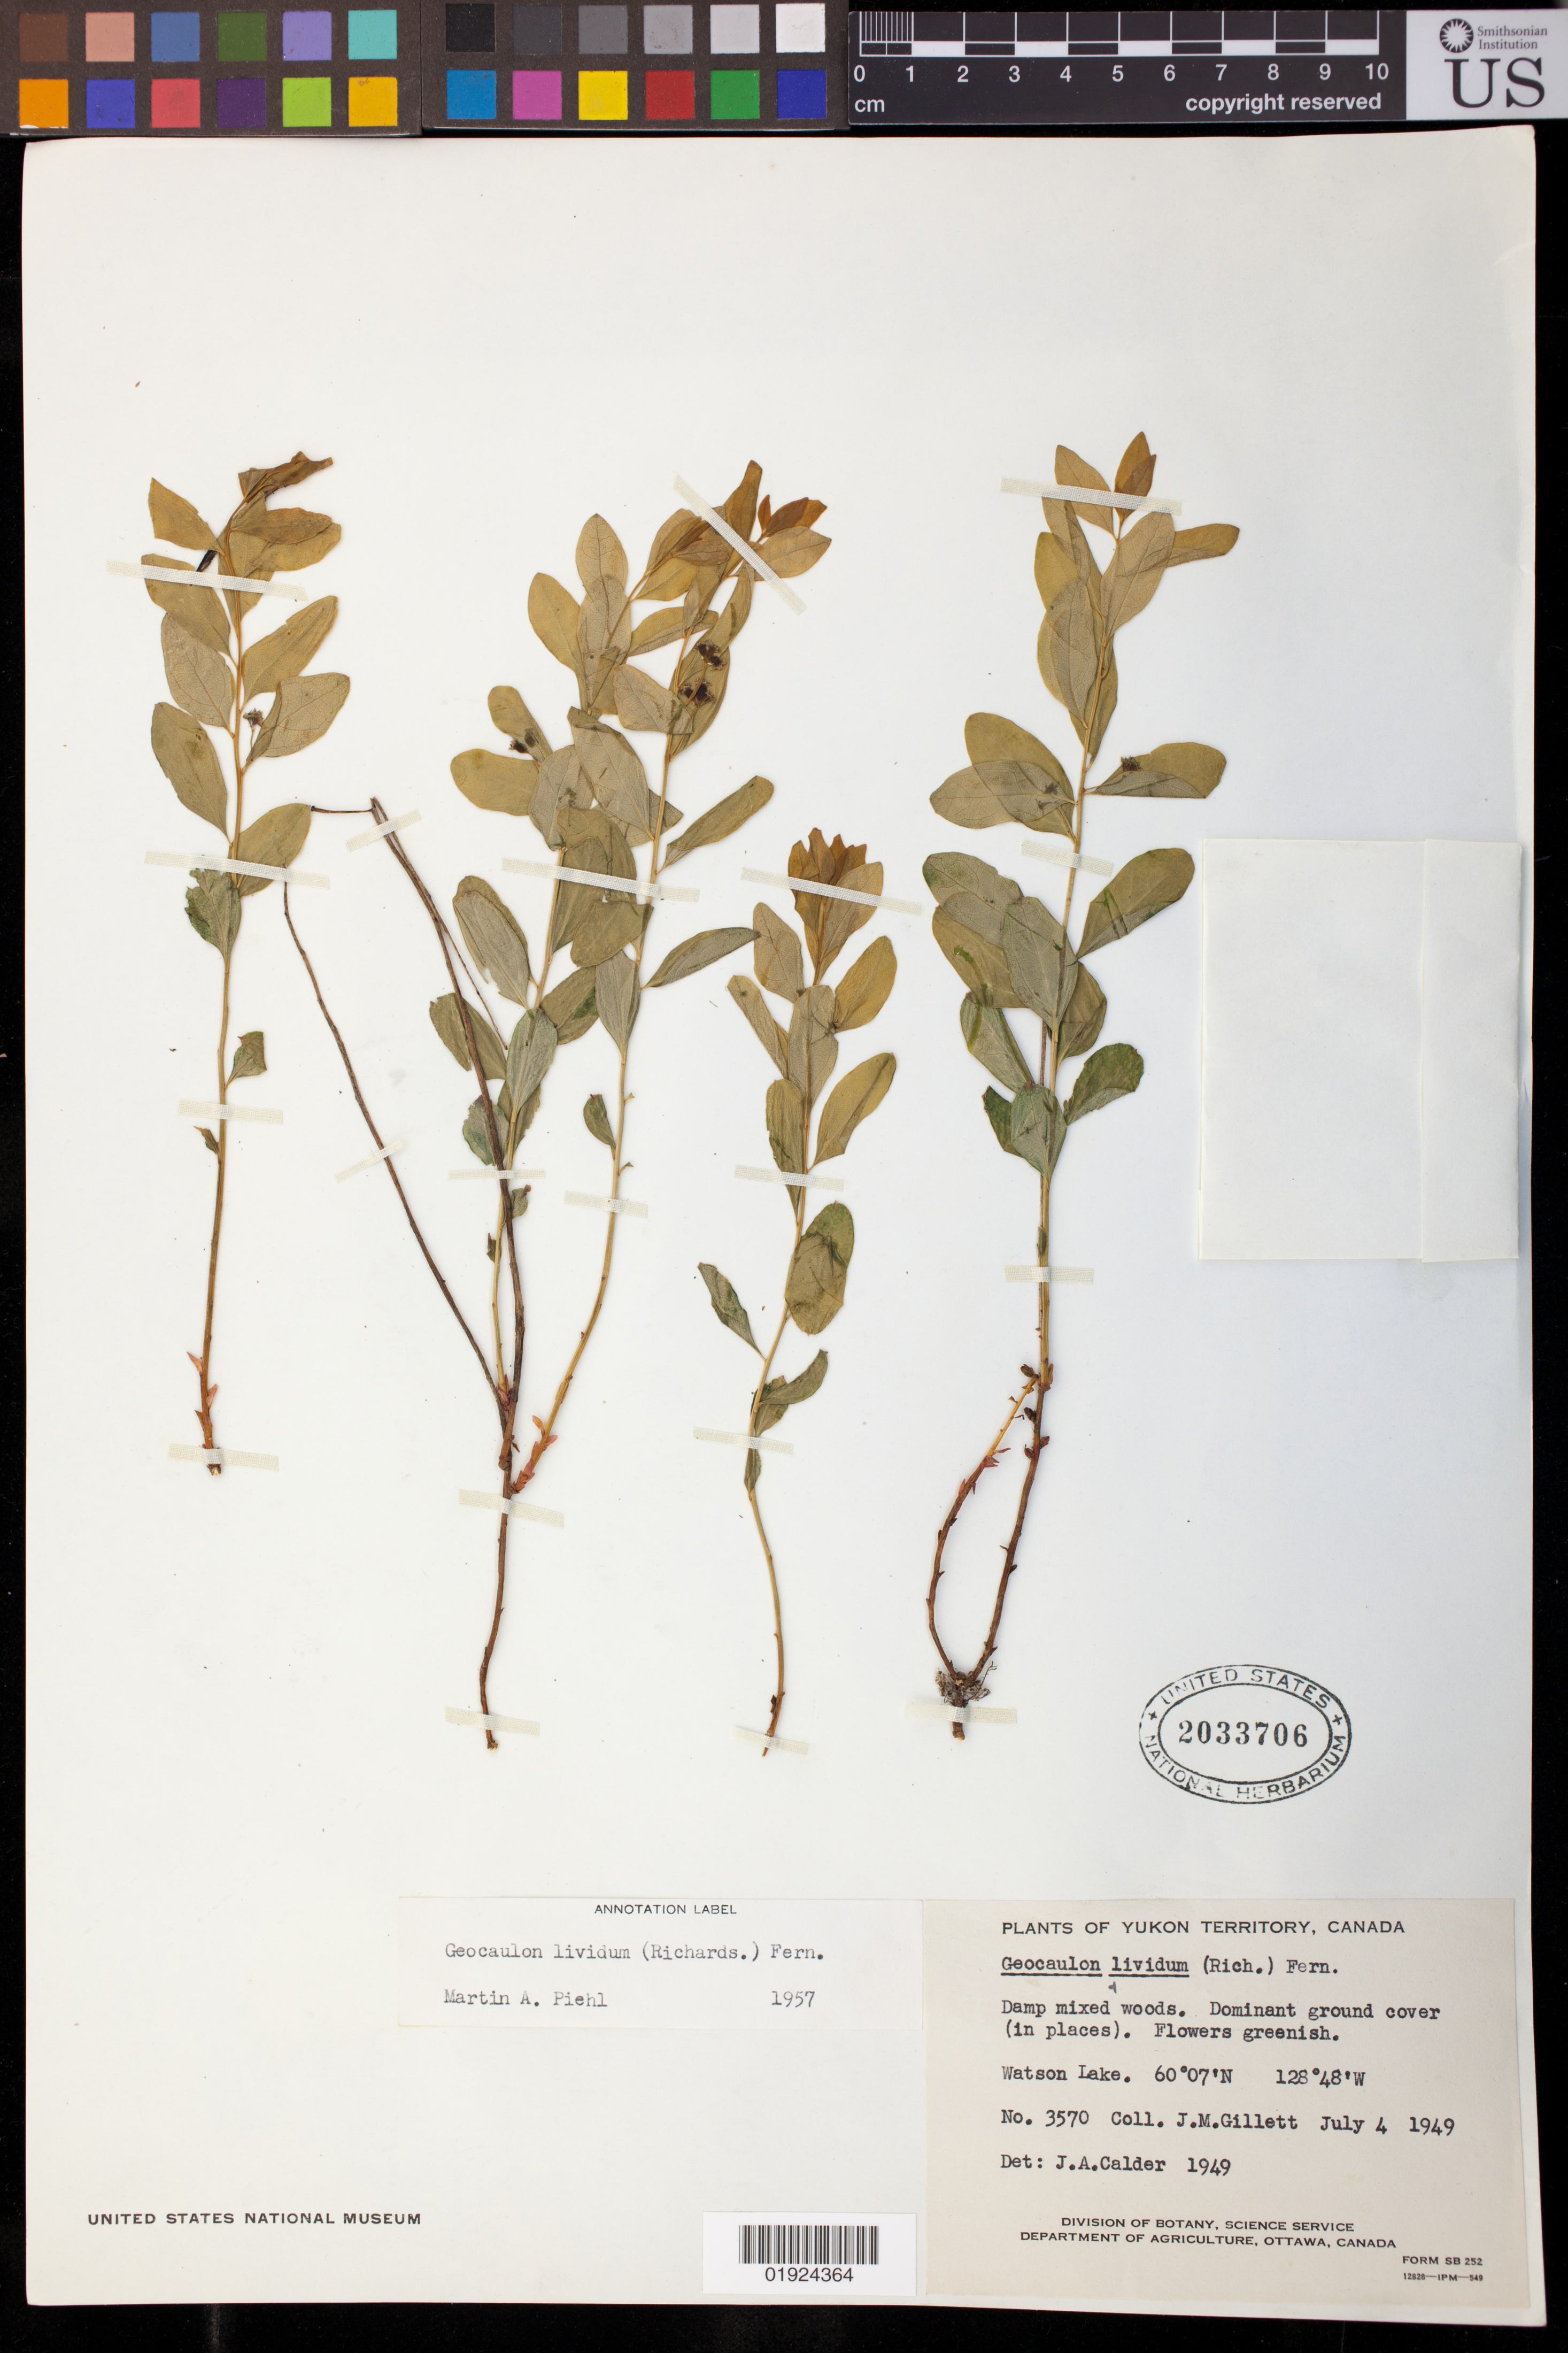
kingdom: Plantae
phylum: Tracheophyta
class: Magnoliopsida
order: Santalales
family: Comandraceae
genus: Geocaulon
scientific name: Geocaulon lividum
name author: (Richardson) Fernald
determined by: Piehl, M. A.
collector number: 3570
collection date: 1949-07-04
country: Canada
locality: Watson Lake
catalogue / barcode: US 2033706